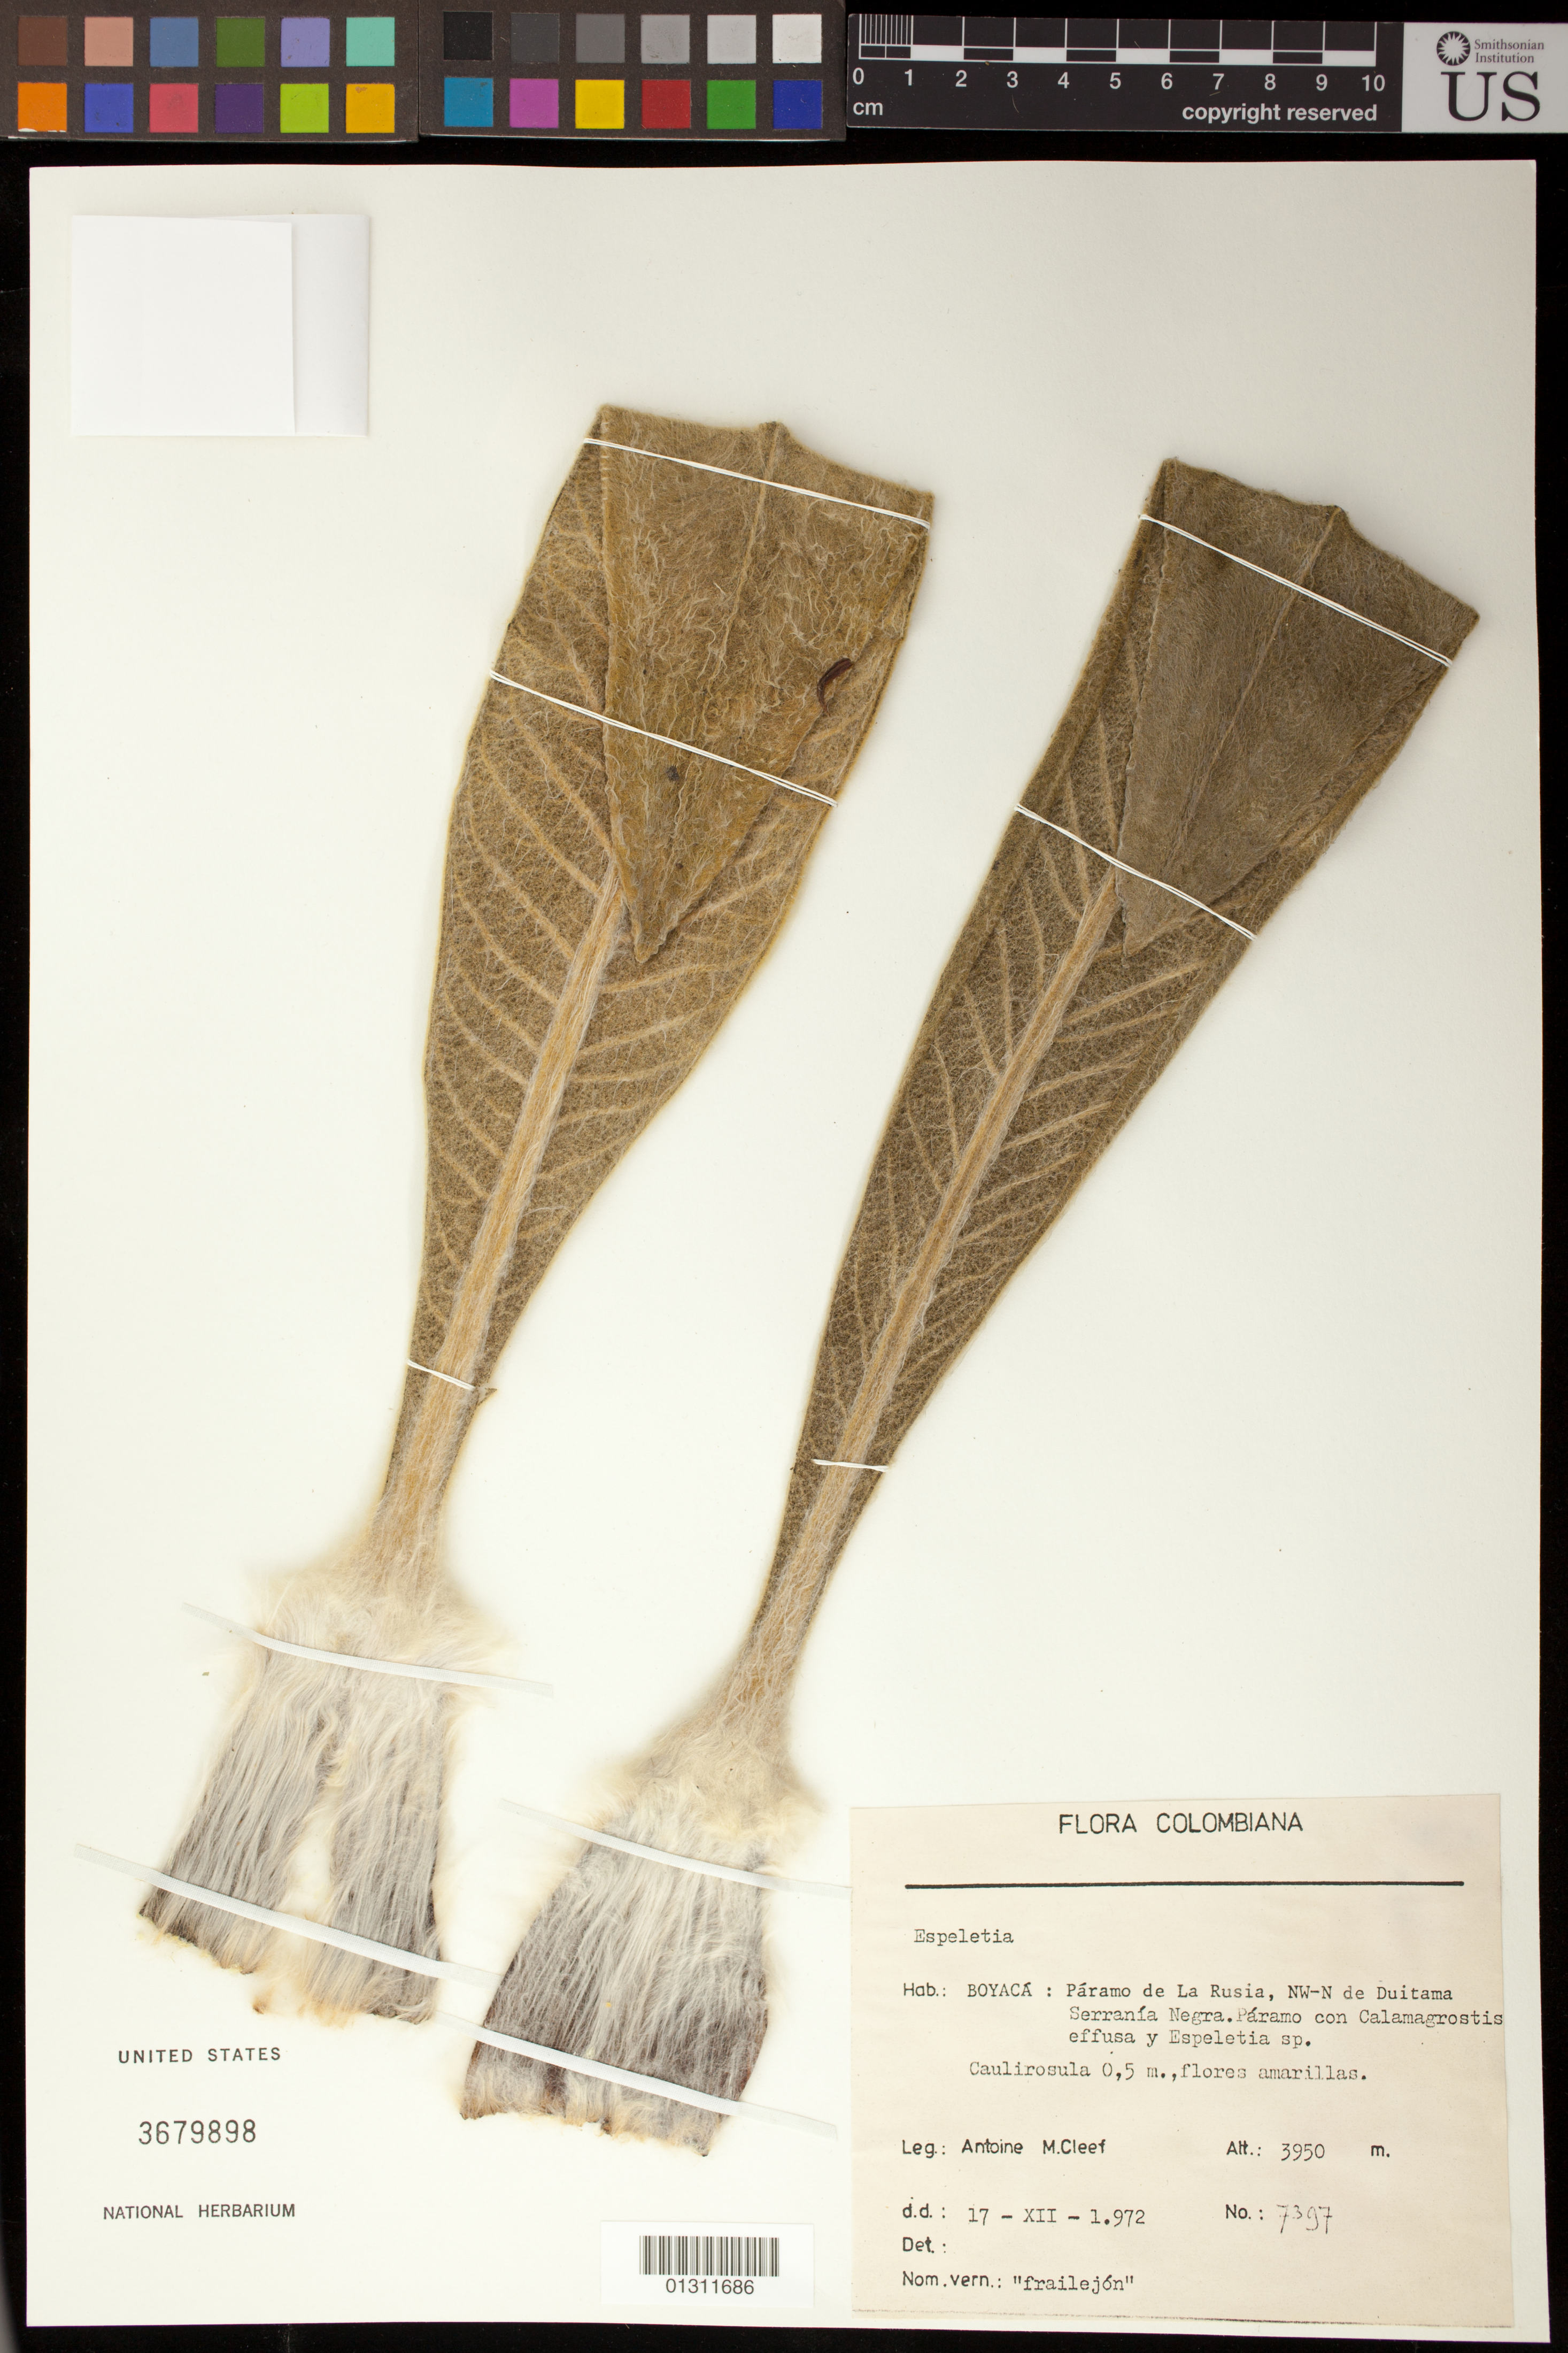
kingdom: Plantae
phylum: Tracheophyta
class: Magnoliopsida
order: Asterales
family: Asteraceae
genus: Espeletia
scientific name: Espeletia sp.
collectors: A. M. Cleef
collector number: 7397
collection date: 1972-12-17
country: Colombia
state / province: Boyacá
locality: P. de La Rusia. Páramo de La Rusia, NW-N de Duitama. Serranía Negra.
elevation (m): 3950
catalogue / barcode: US 3679898